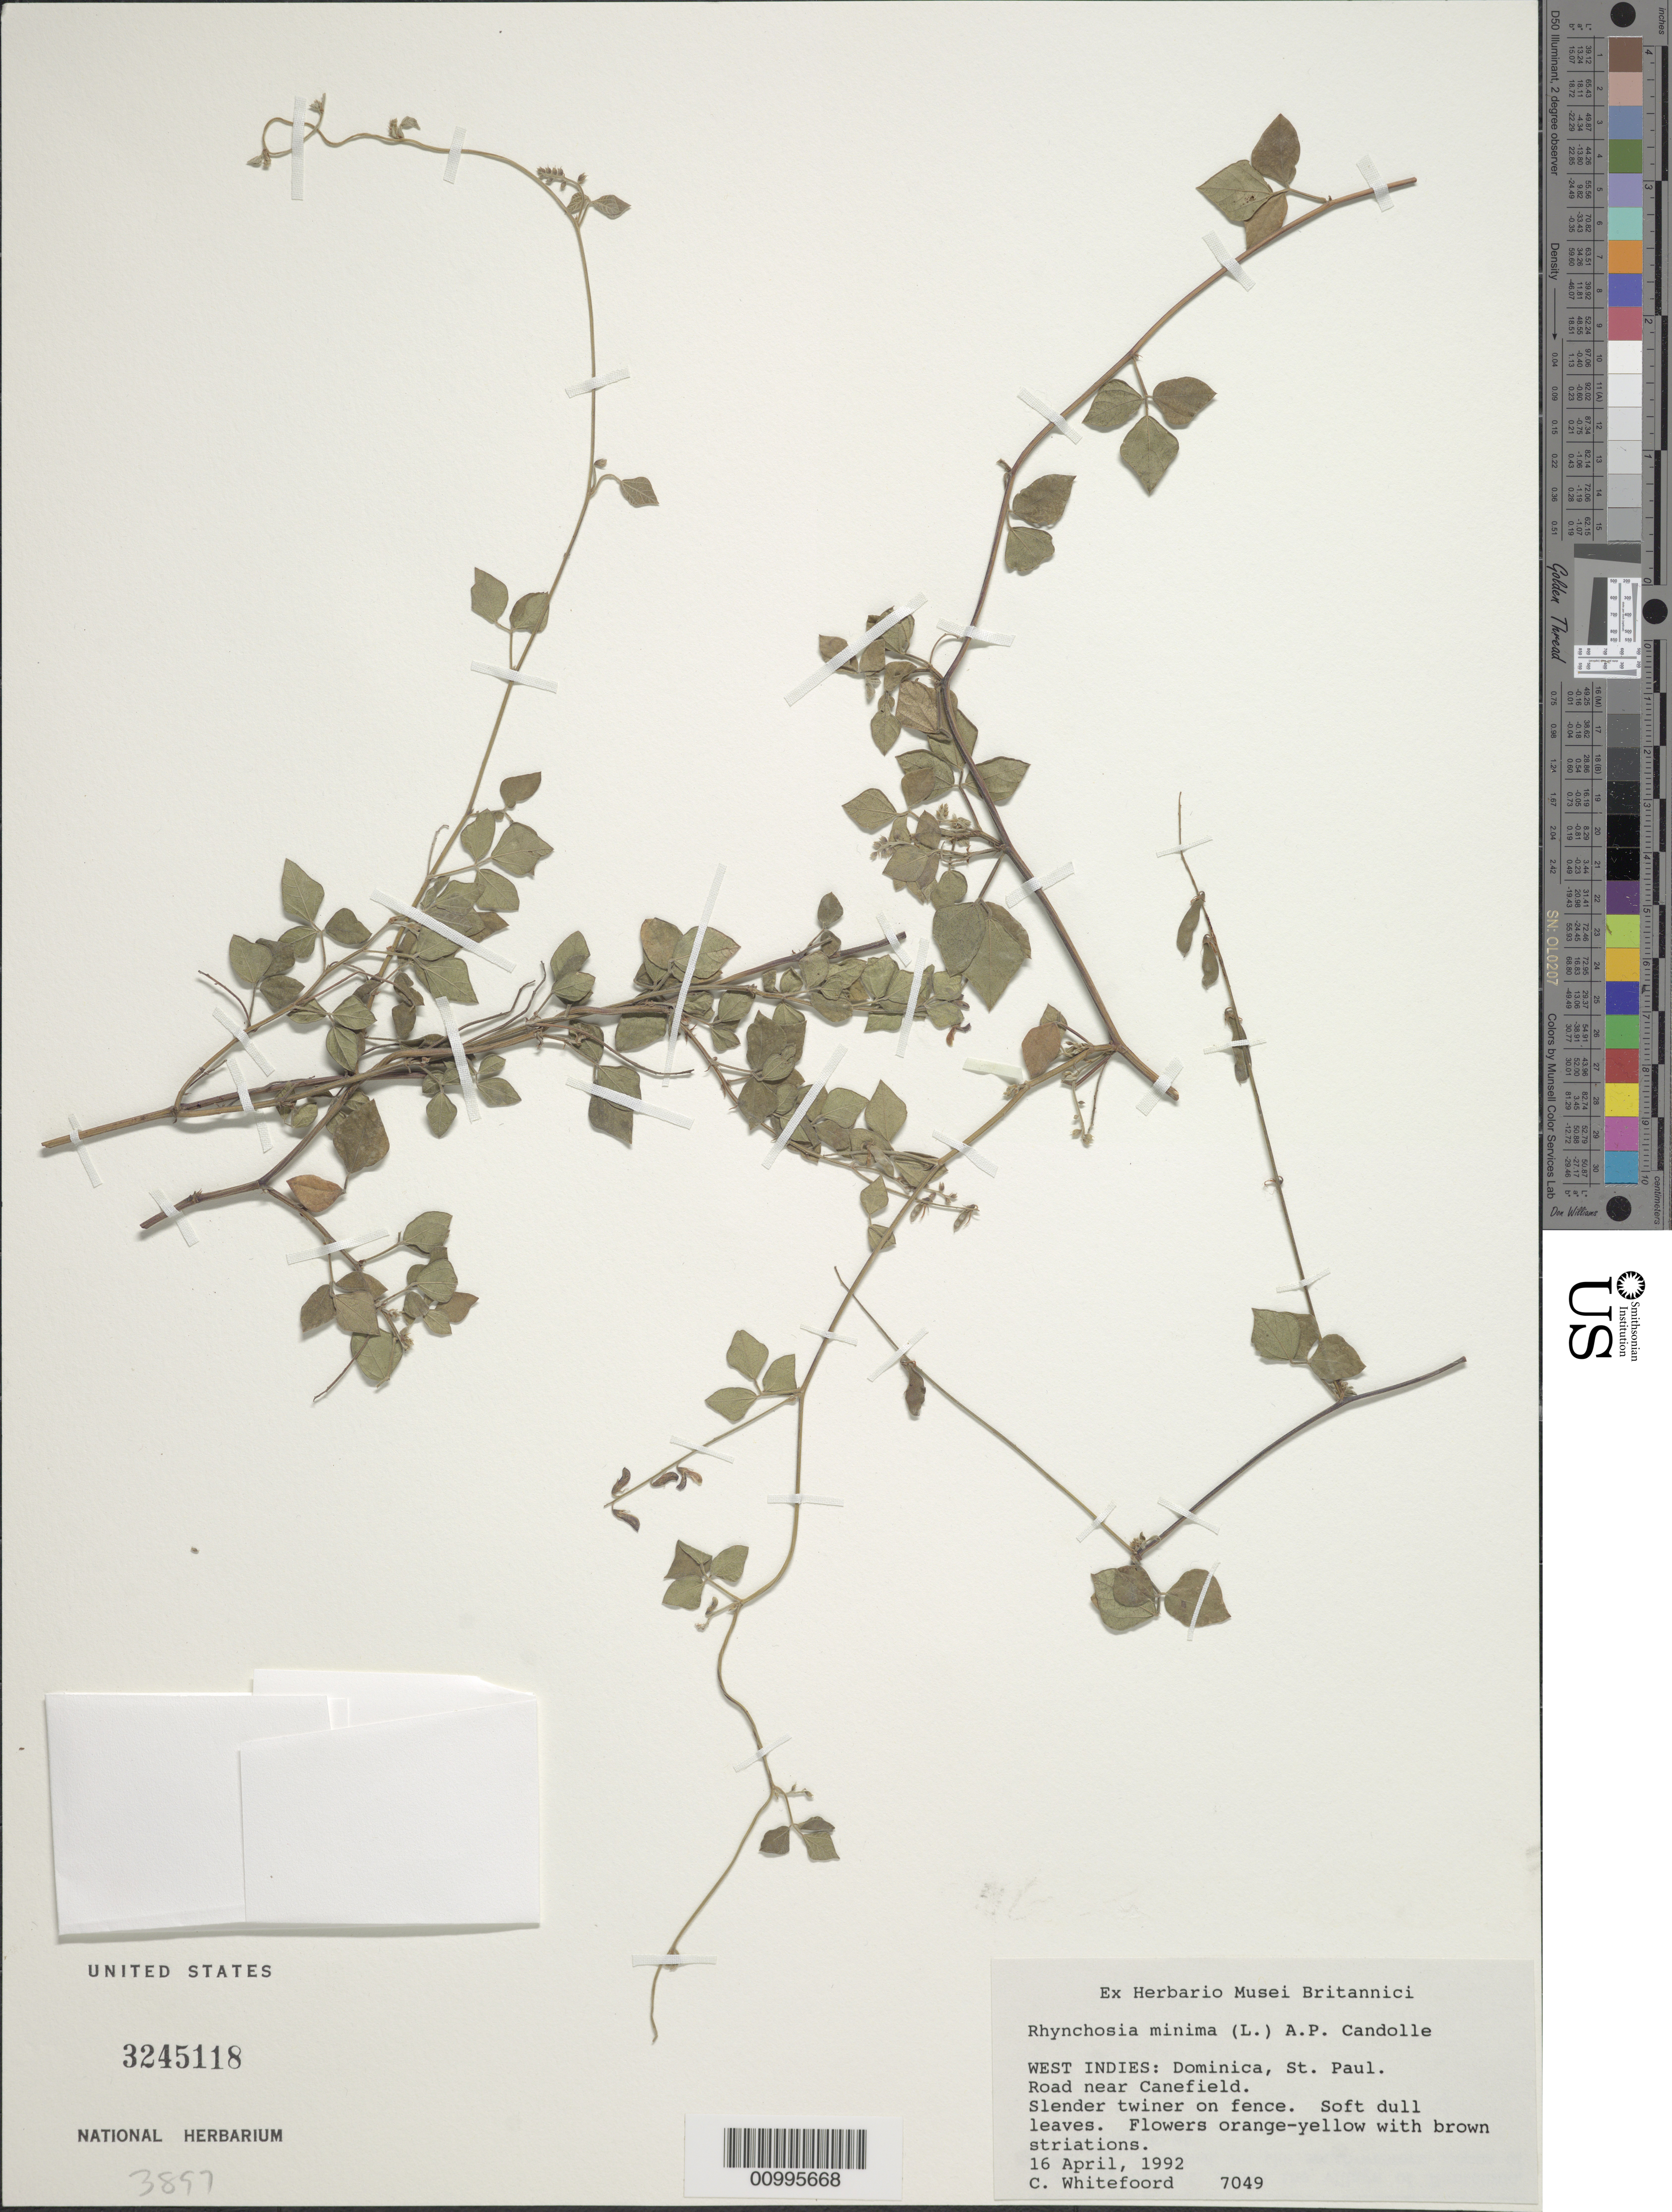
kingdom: Plantae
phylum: Tracheophyta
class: Magnoliopsida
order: Fabales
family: Fabaceae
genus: Rhynchosia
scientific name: Rhynchosia minima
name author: (L.) DC.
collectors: C. Whitefoord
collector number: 7049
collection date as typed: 16 Apr 1992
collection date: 1992-04-16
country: Dominica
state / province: St. Paul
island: Dominica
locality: Road near Canefield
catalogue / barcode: US 3245118